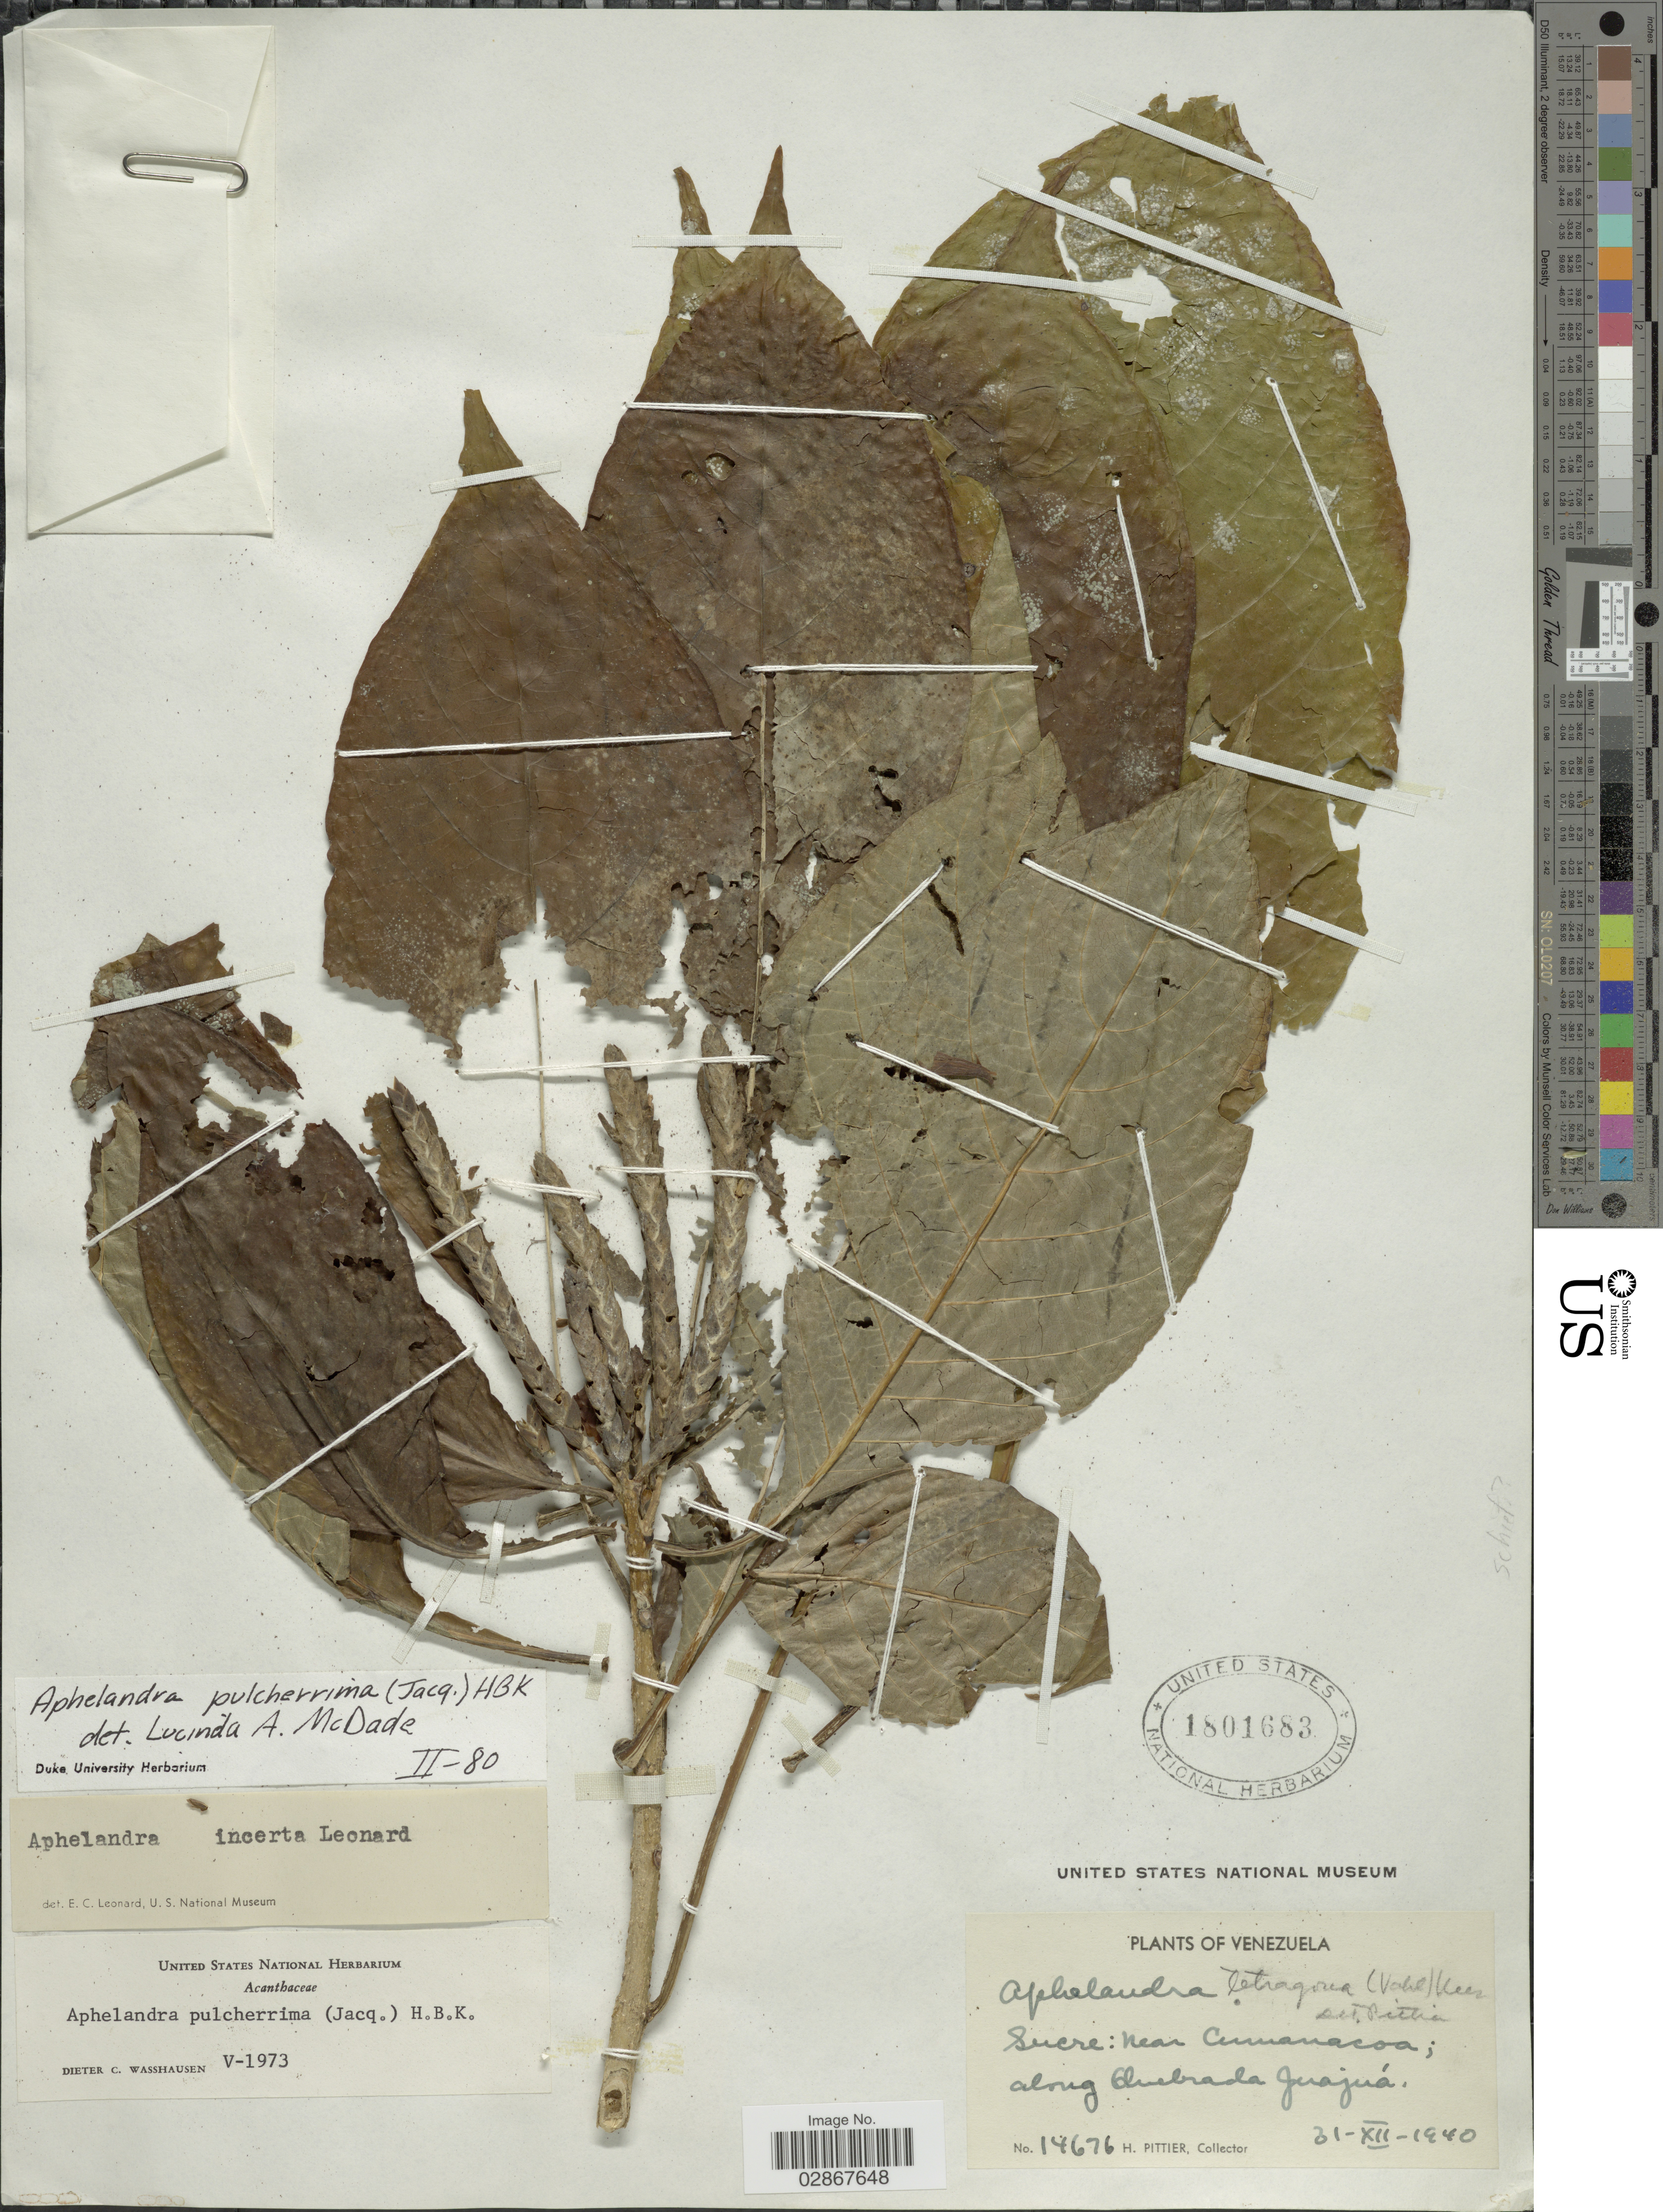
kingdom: Plantae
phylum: Tracheophyta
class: Magnoliopsida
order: Lamiales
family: Acanthaceae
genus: Aphelandra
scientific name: Aphelandra pulcherrima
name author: (Jacq.) Kunth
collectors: H. F. Pittier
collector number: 14676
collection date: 1940-12-31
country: Venezuela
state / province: Sucre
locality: Near Cumanacoa; along Quebrada Juajuá.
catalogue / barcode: US 1801683